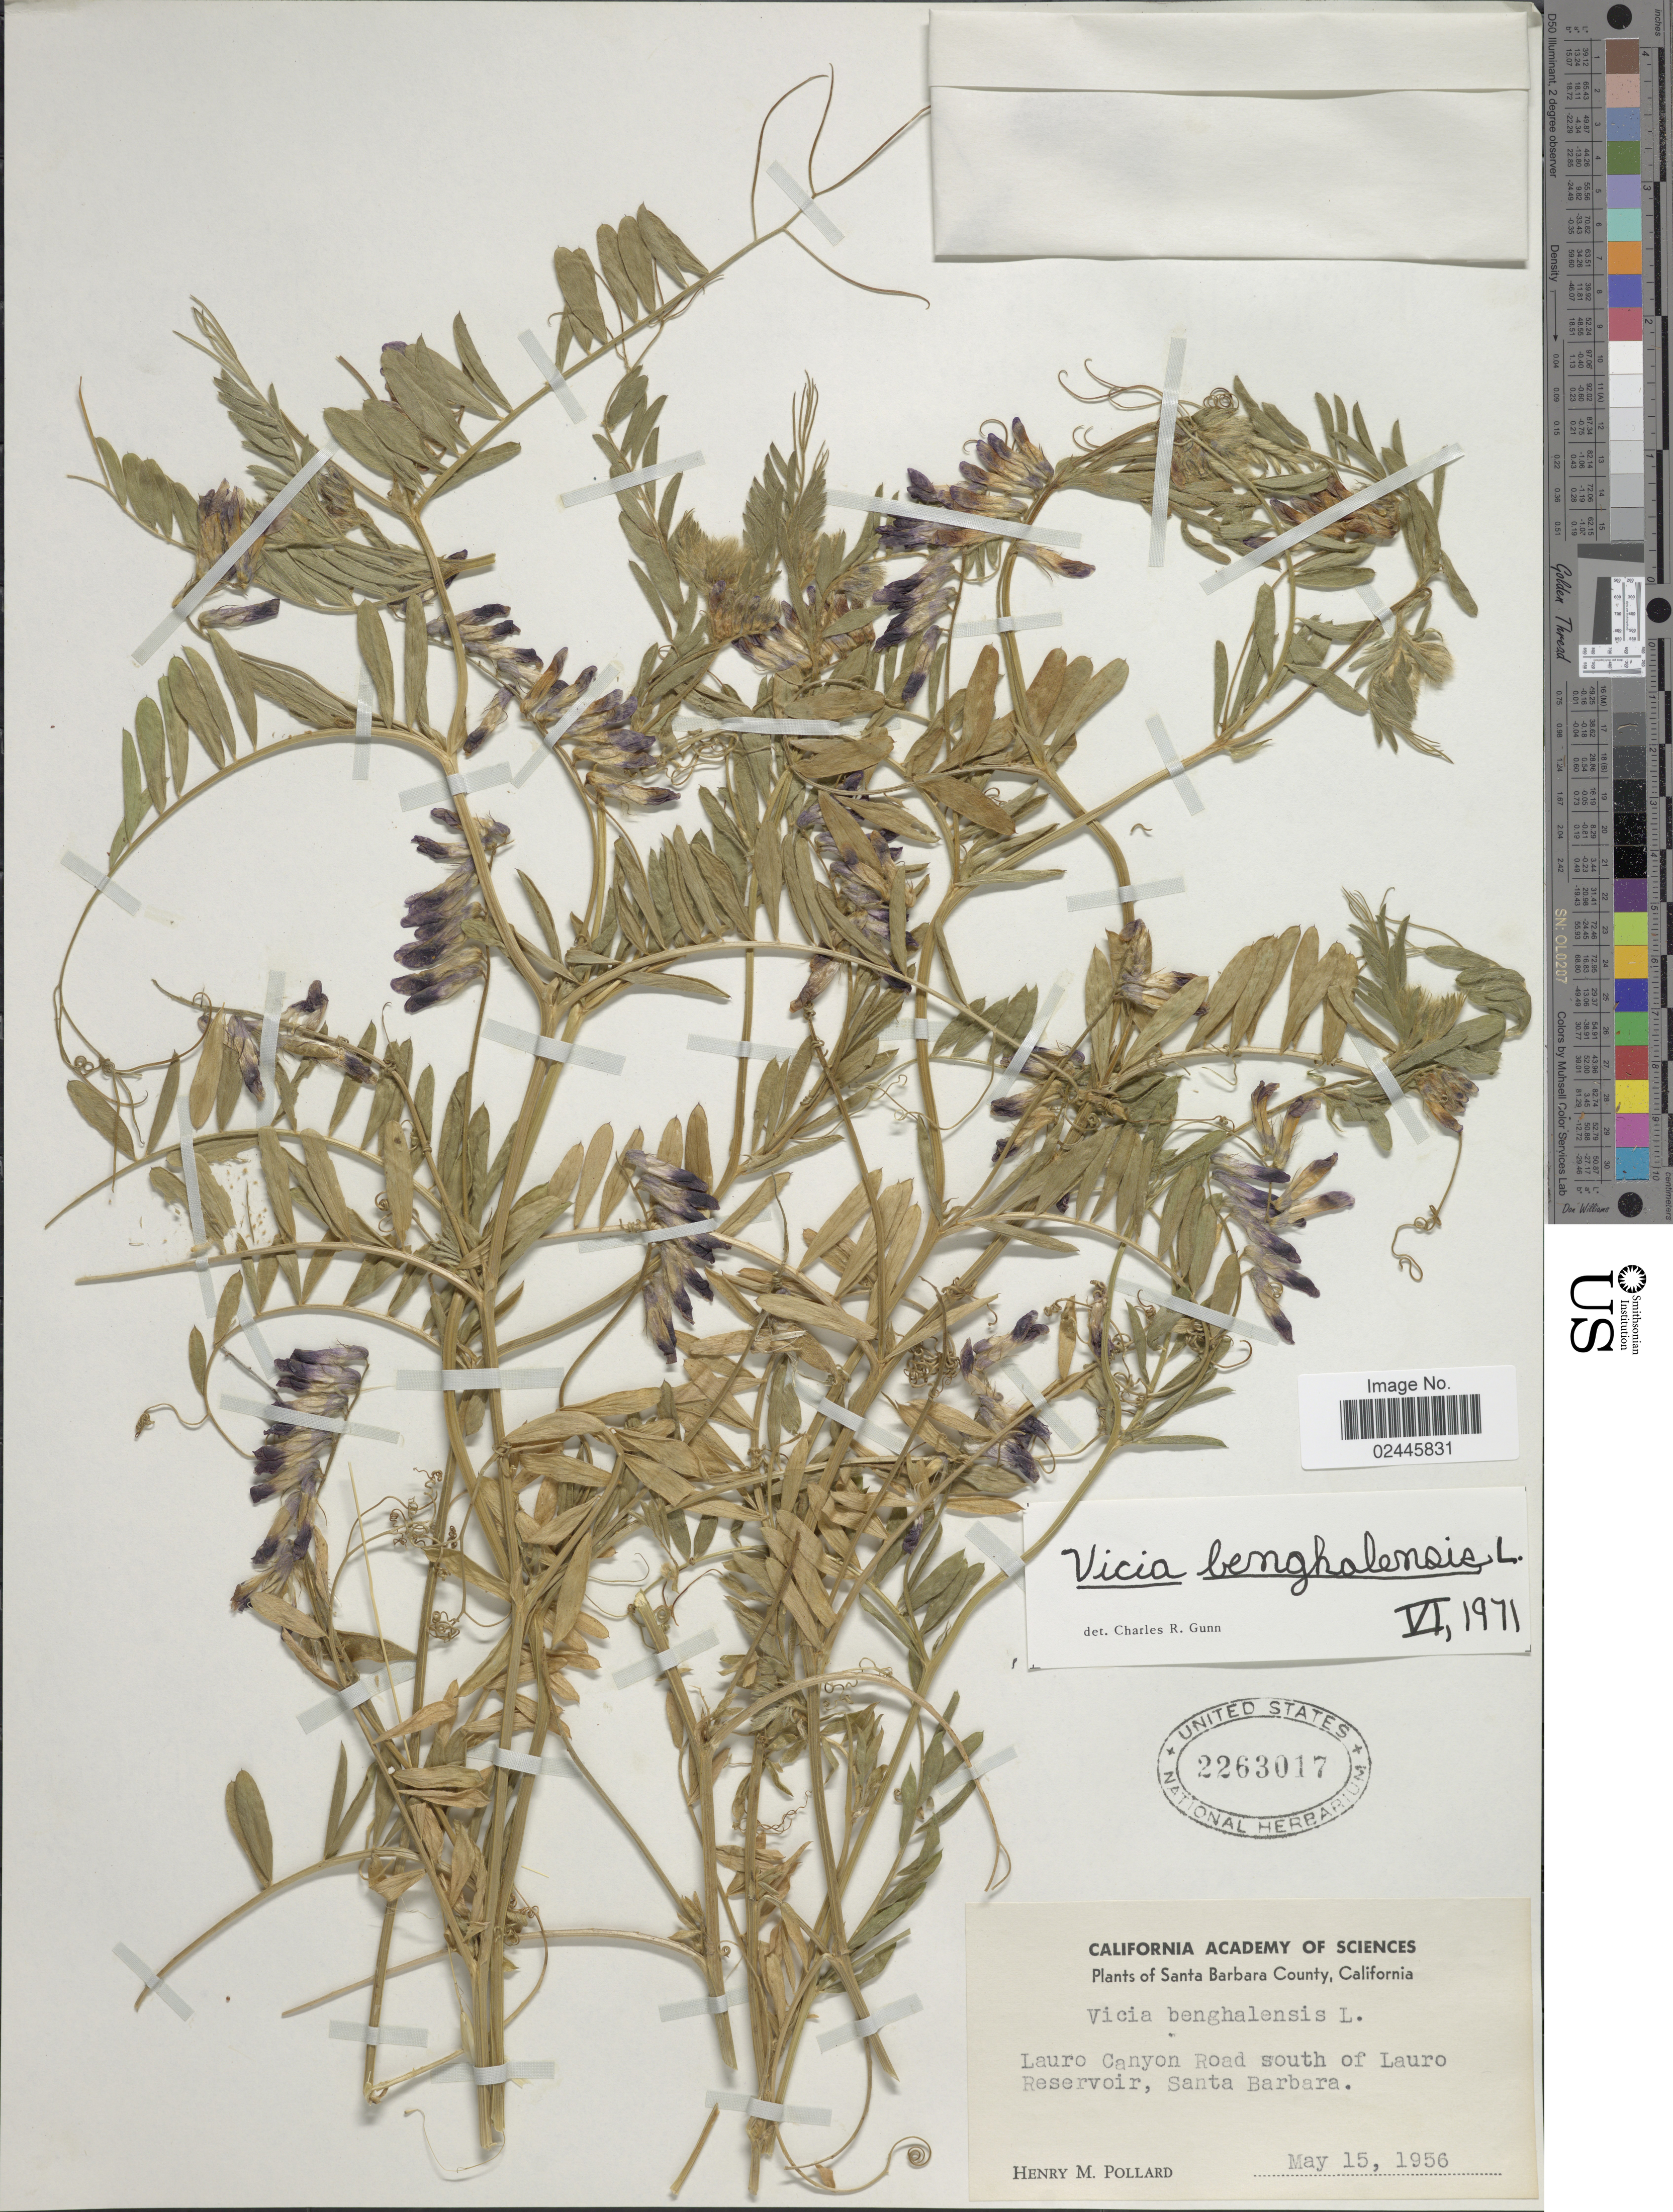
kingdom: Plantae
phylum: Tracheophyta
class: Magnoliopsida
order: Fabales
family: Fabaceae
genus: Vicia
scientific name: Vicia benghalensis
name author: L.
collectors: H. M. Pollard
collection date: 1956-05-15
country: United States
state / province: California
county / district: Santa Barbara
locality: Santa Barbara County, California. Lauro Canyon Road south of Lauro Reservoir, Santa Barbara.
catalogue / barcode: US 2263017